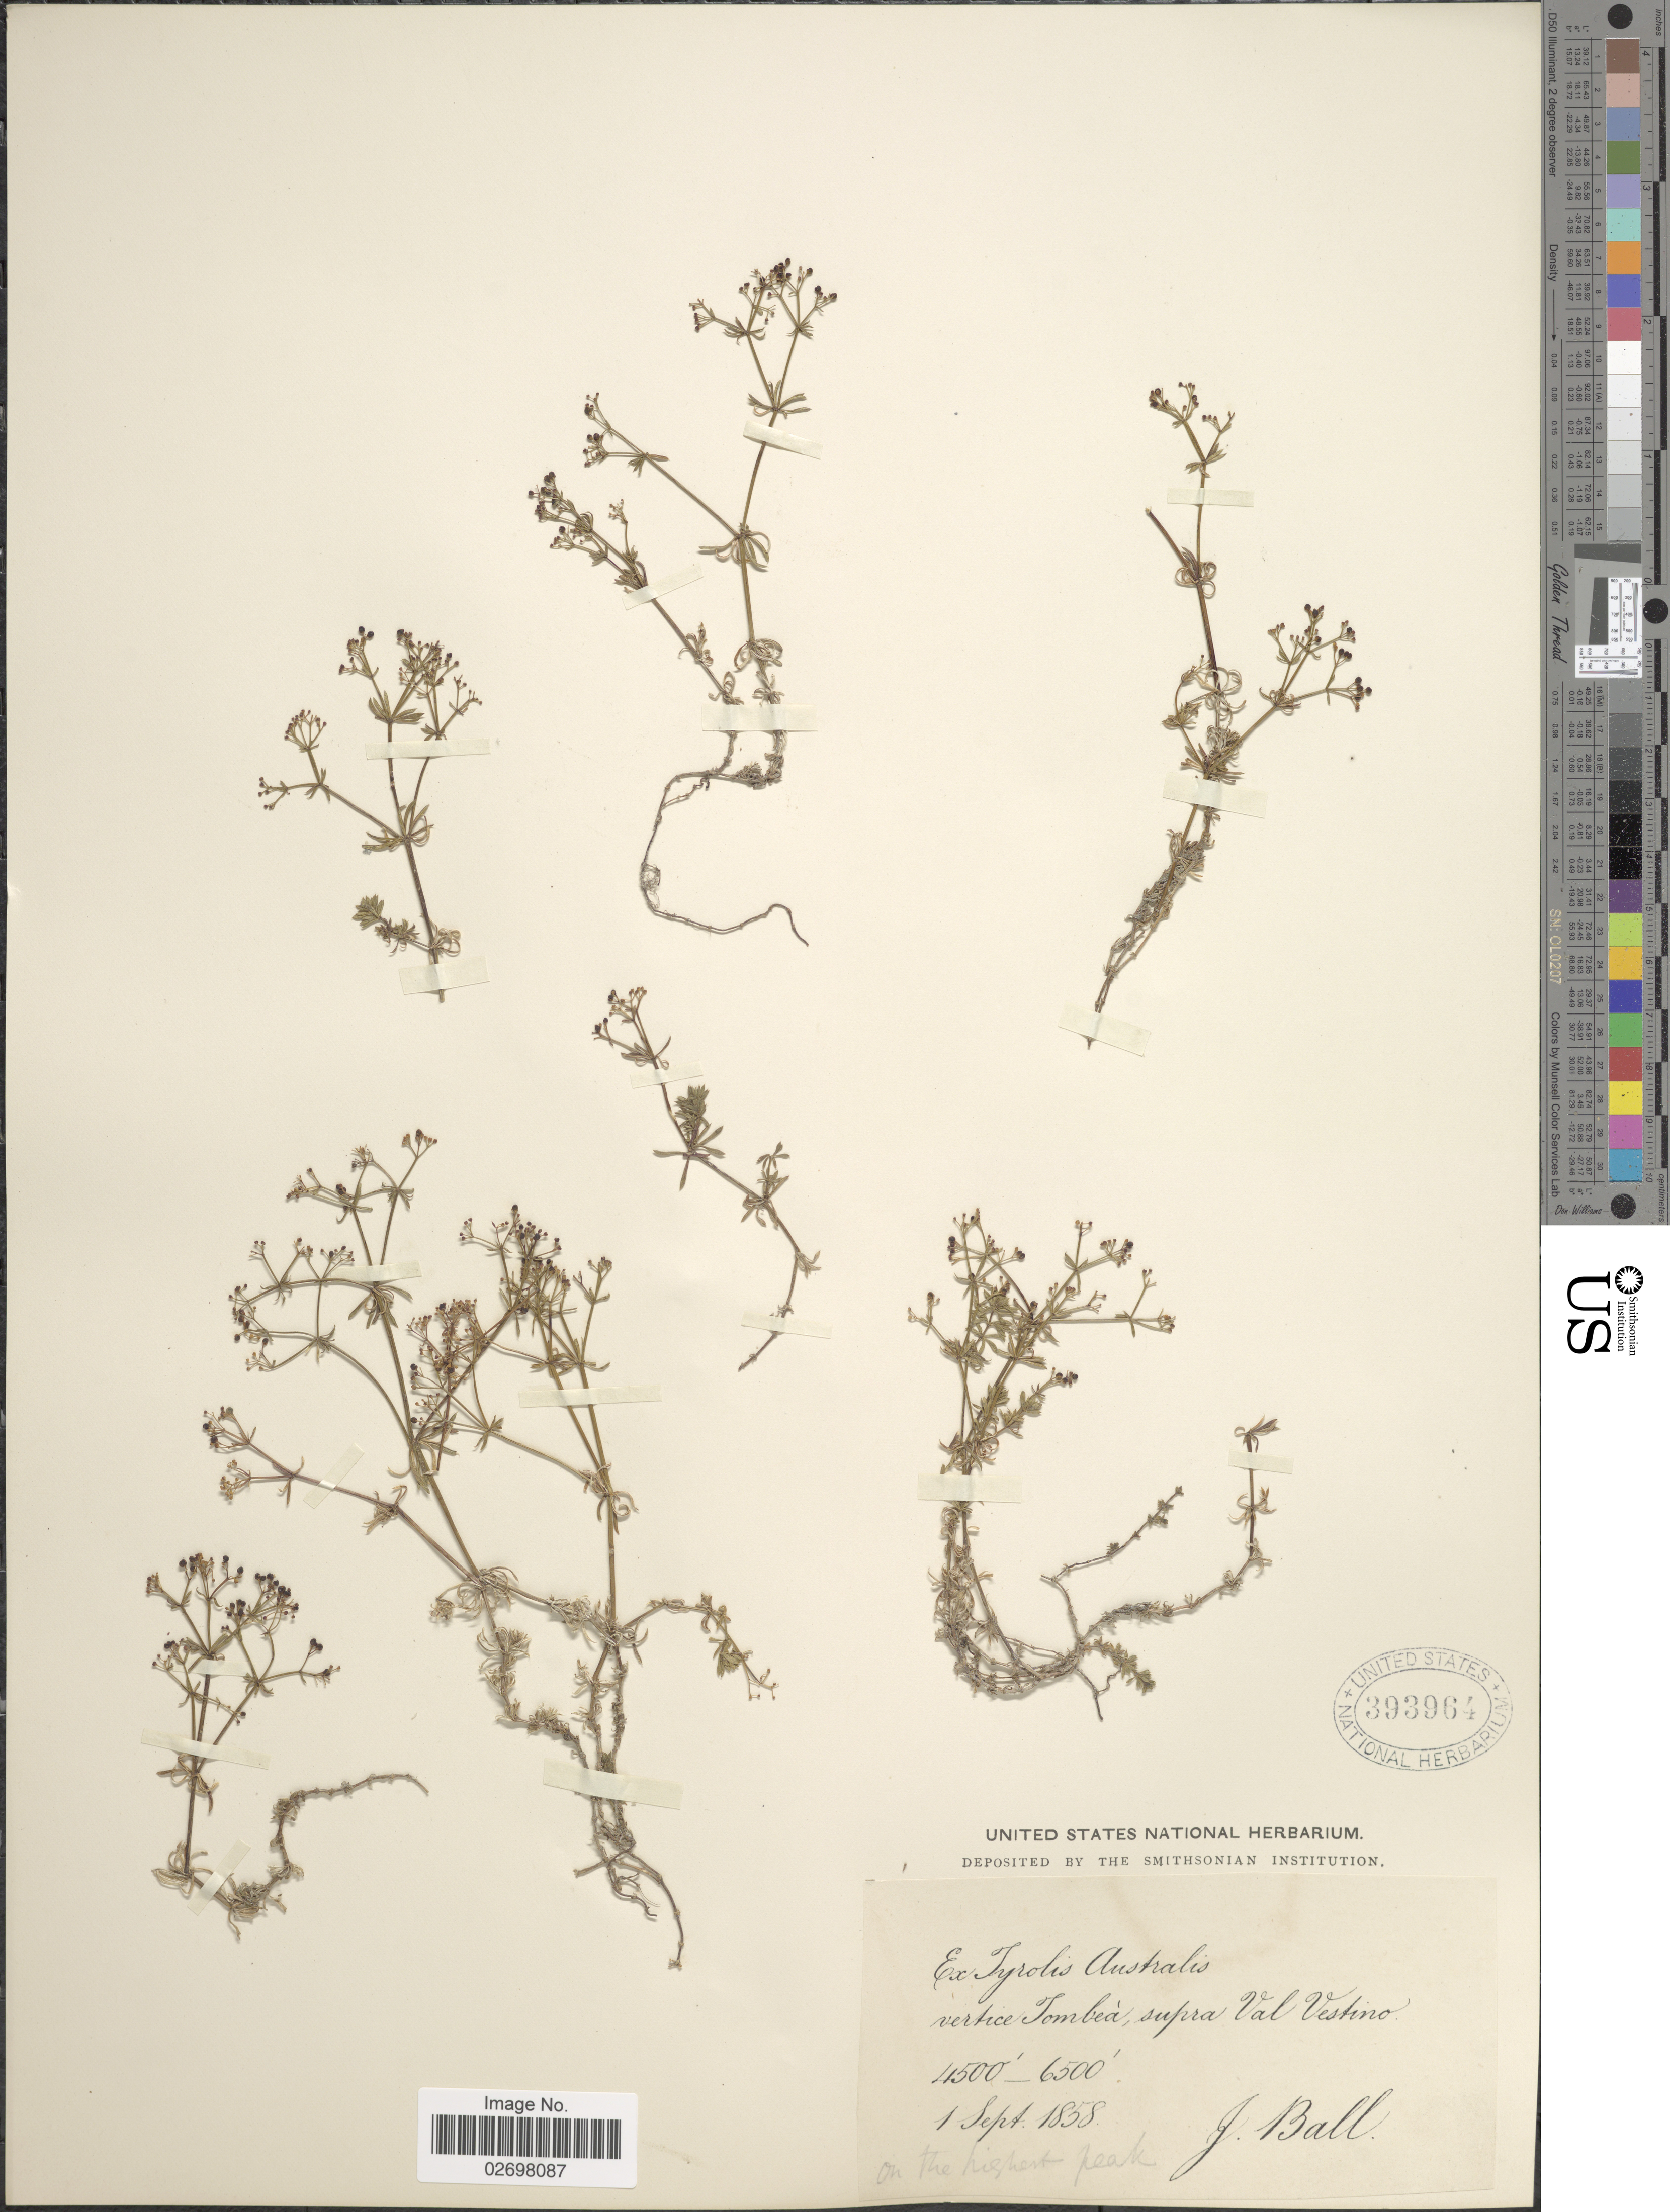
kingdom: Plantae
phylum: Tracheophyta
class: Magnoliopsida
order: Gentianales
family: Rubiaceae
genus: Galium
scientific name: Galium sp.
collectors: J. Ball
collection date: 1858-09-01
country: Austria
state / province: Tirol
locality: Tyrolis Australis vertice Tombeá, supra Val Vestino, on the highest peak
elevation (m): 1372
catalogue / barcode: US 393964